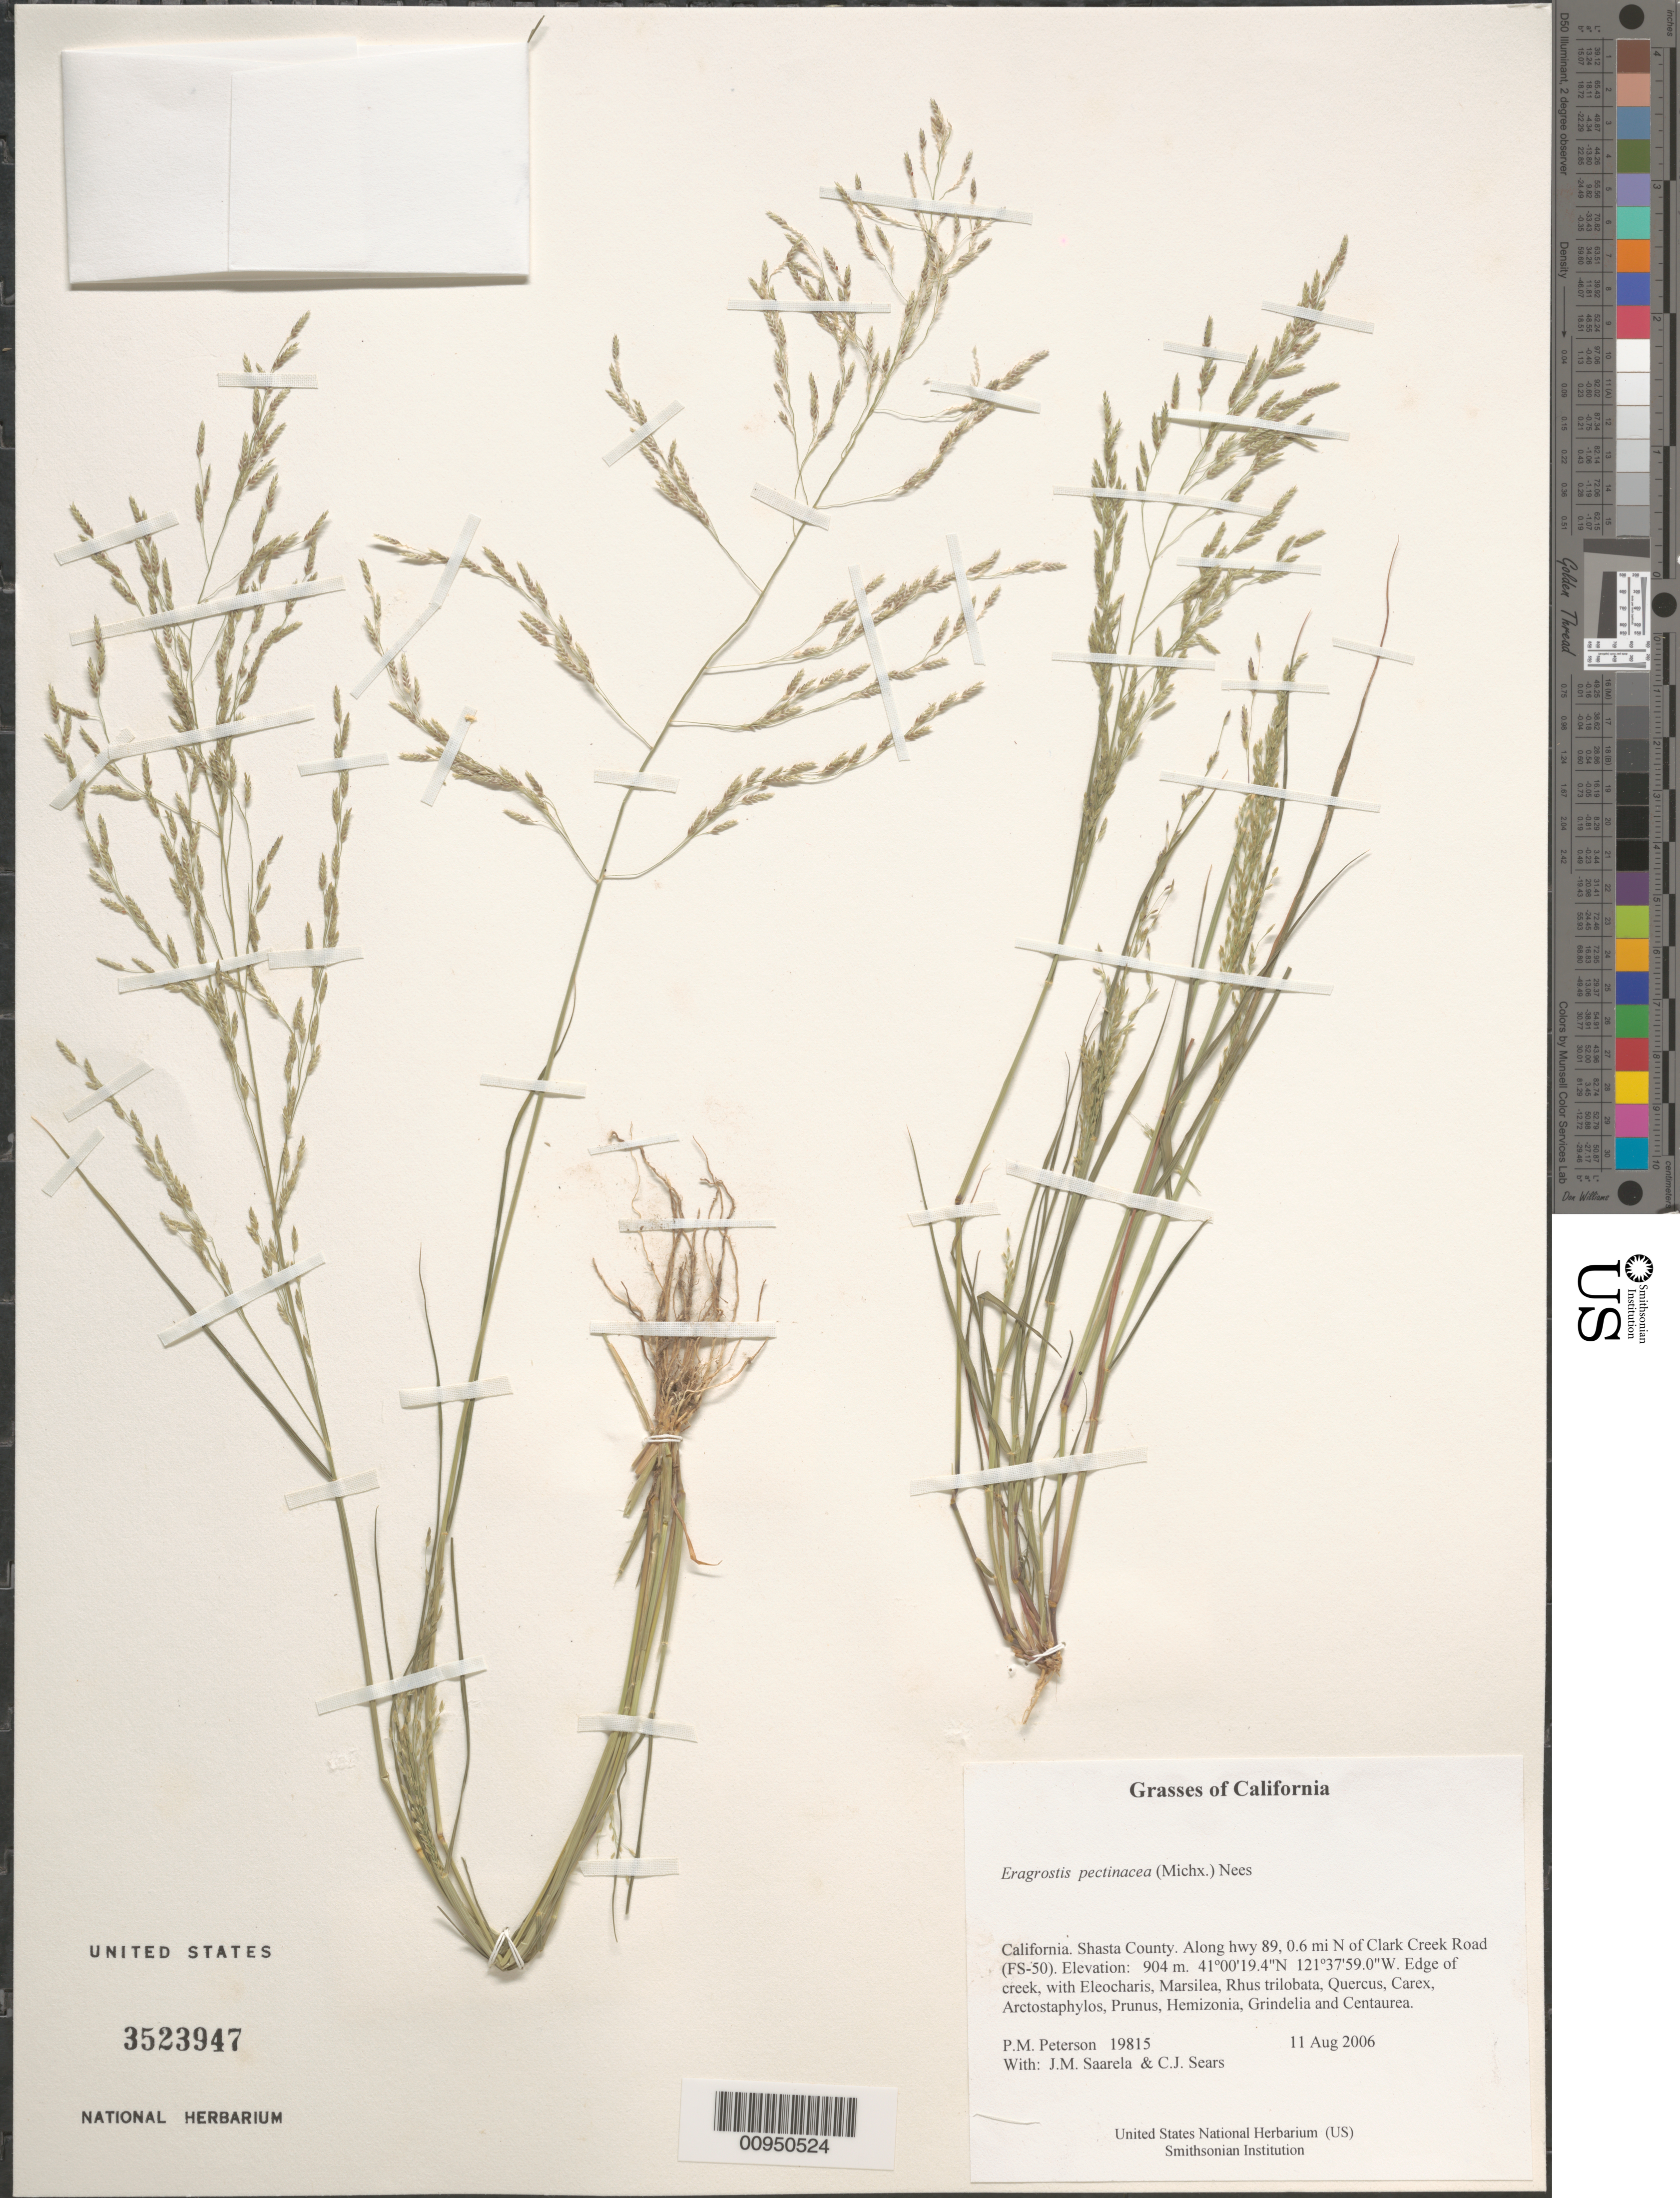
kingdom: Plantae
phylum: Tracheophyta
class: Liliopsida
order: Poales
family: Poaceae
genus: Eragrostis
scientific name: Eragrostis pectinacea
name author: (Michx.) Nees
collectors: P. M. Peterson, J. Saarela & C. Sears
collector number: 19815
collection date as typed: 11 Aug 2006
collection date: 2006-08-11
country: United States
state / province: California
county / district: Shasta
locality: Along hwy 89, 0.6 mi N of Clark Creek Road (FS-50).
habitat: Edge of creek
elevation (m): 904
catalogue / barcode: US 3523947